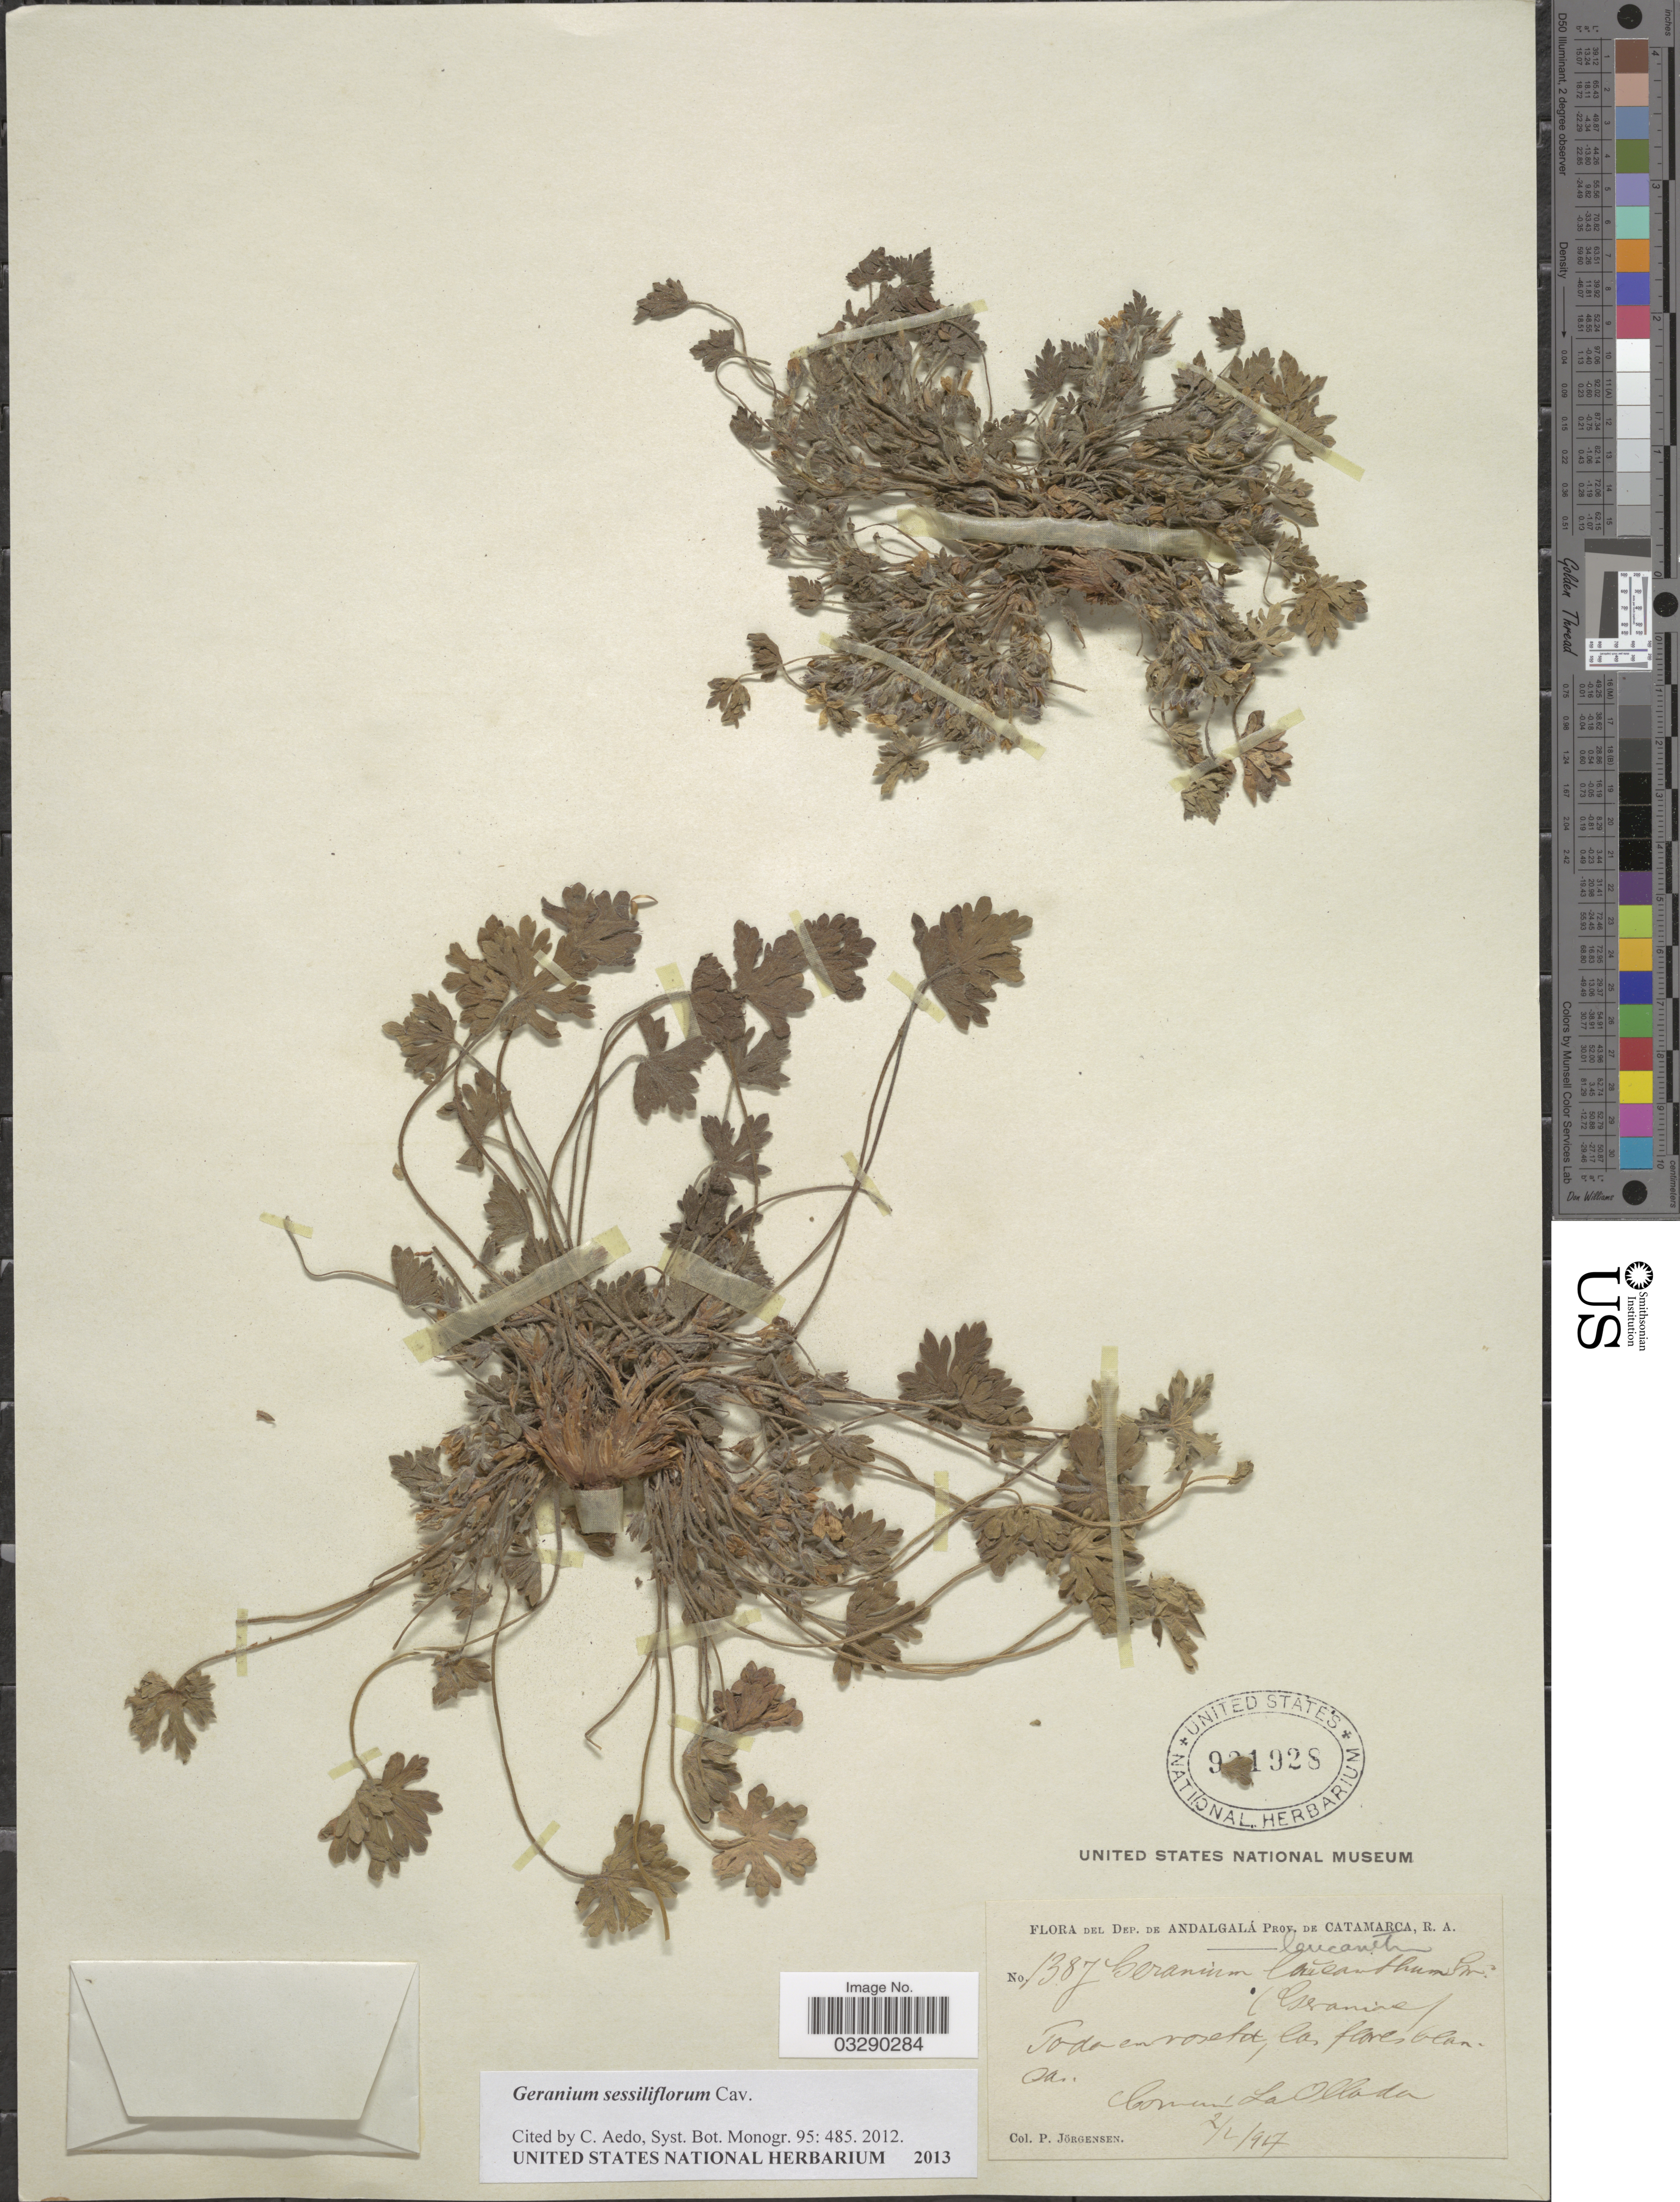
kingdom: Plantae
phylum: Tracheophyta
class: Magnoliopsida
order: Geraniales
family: Geraniaceae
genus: Geranium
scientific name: Geranium sessiliflorum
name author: Cav.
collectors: P. Jörgensen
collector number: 138J*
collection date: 1917-02-02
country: Argentina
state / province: Catamarca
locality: Dep. de Andalgalá. Común La Ollada.